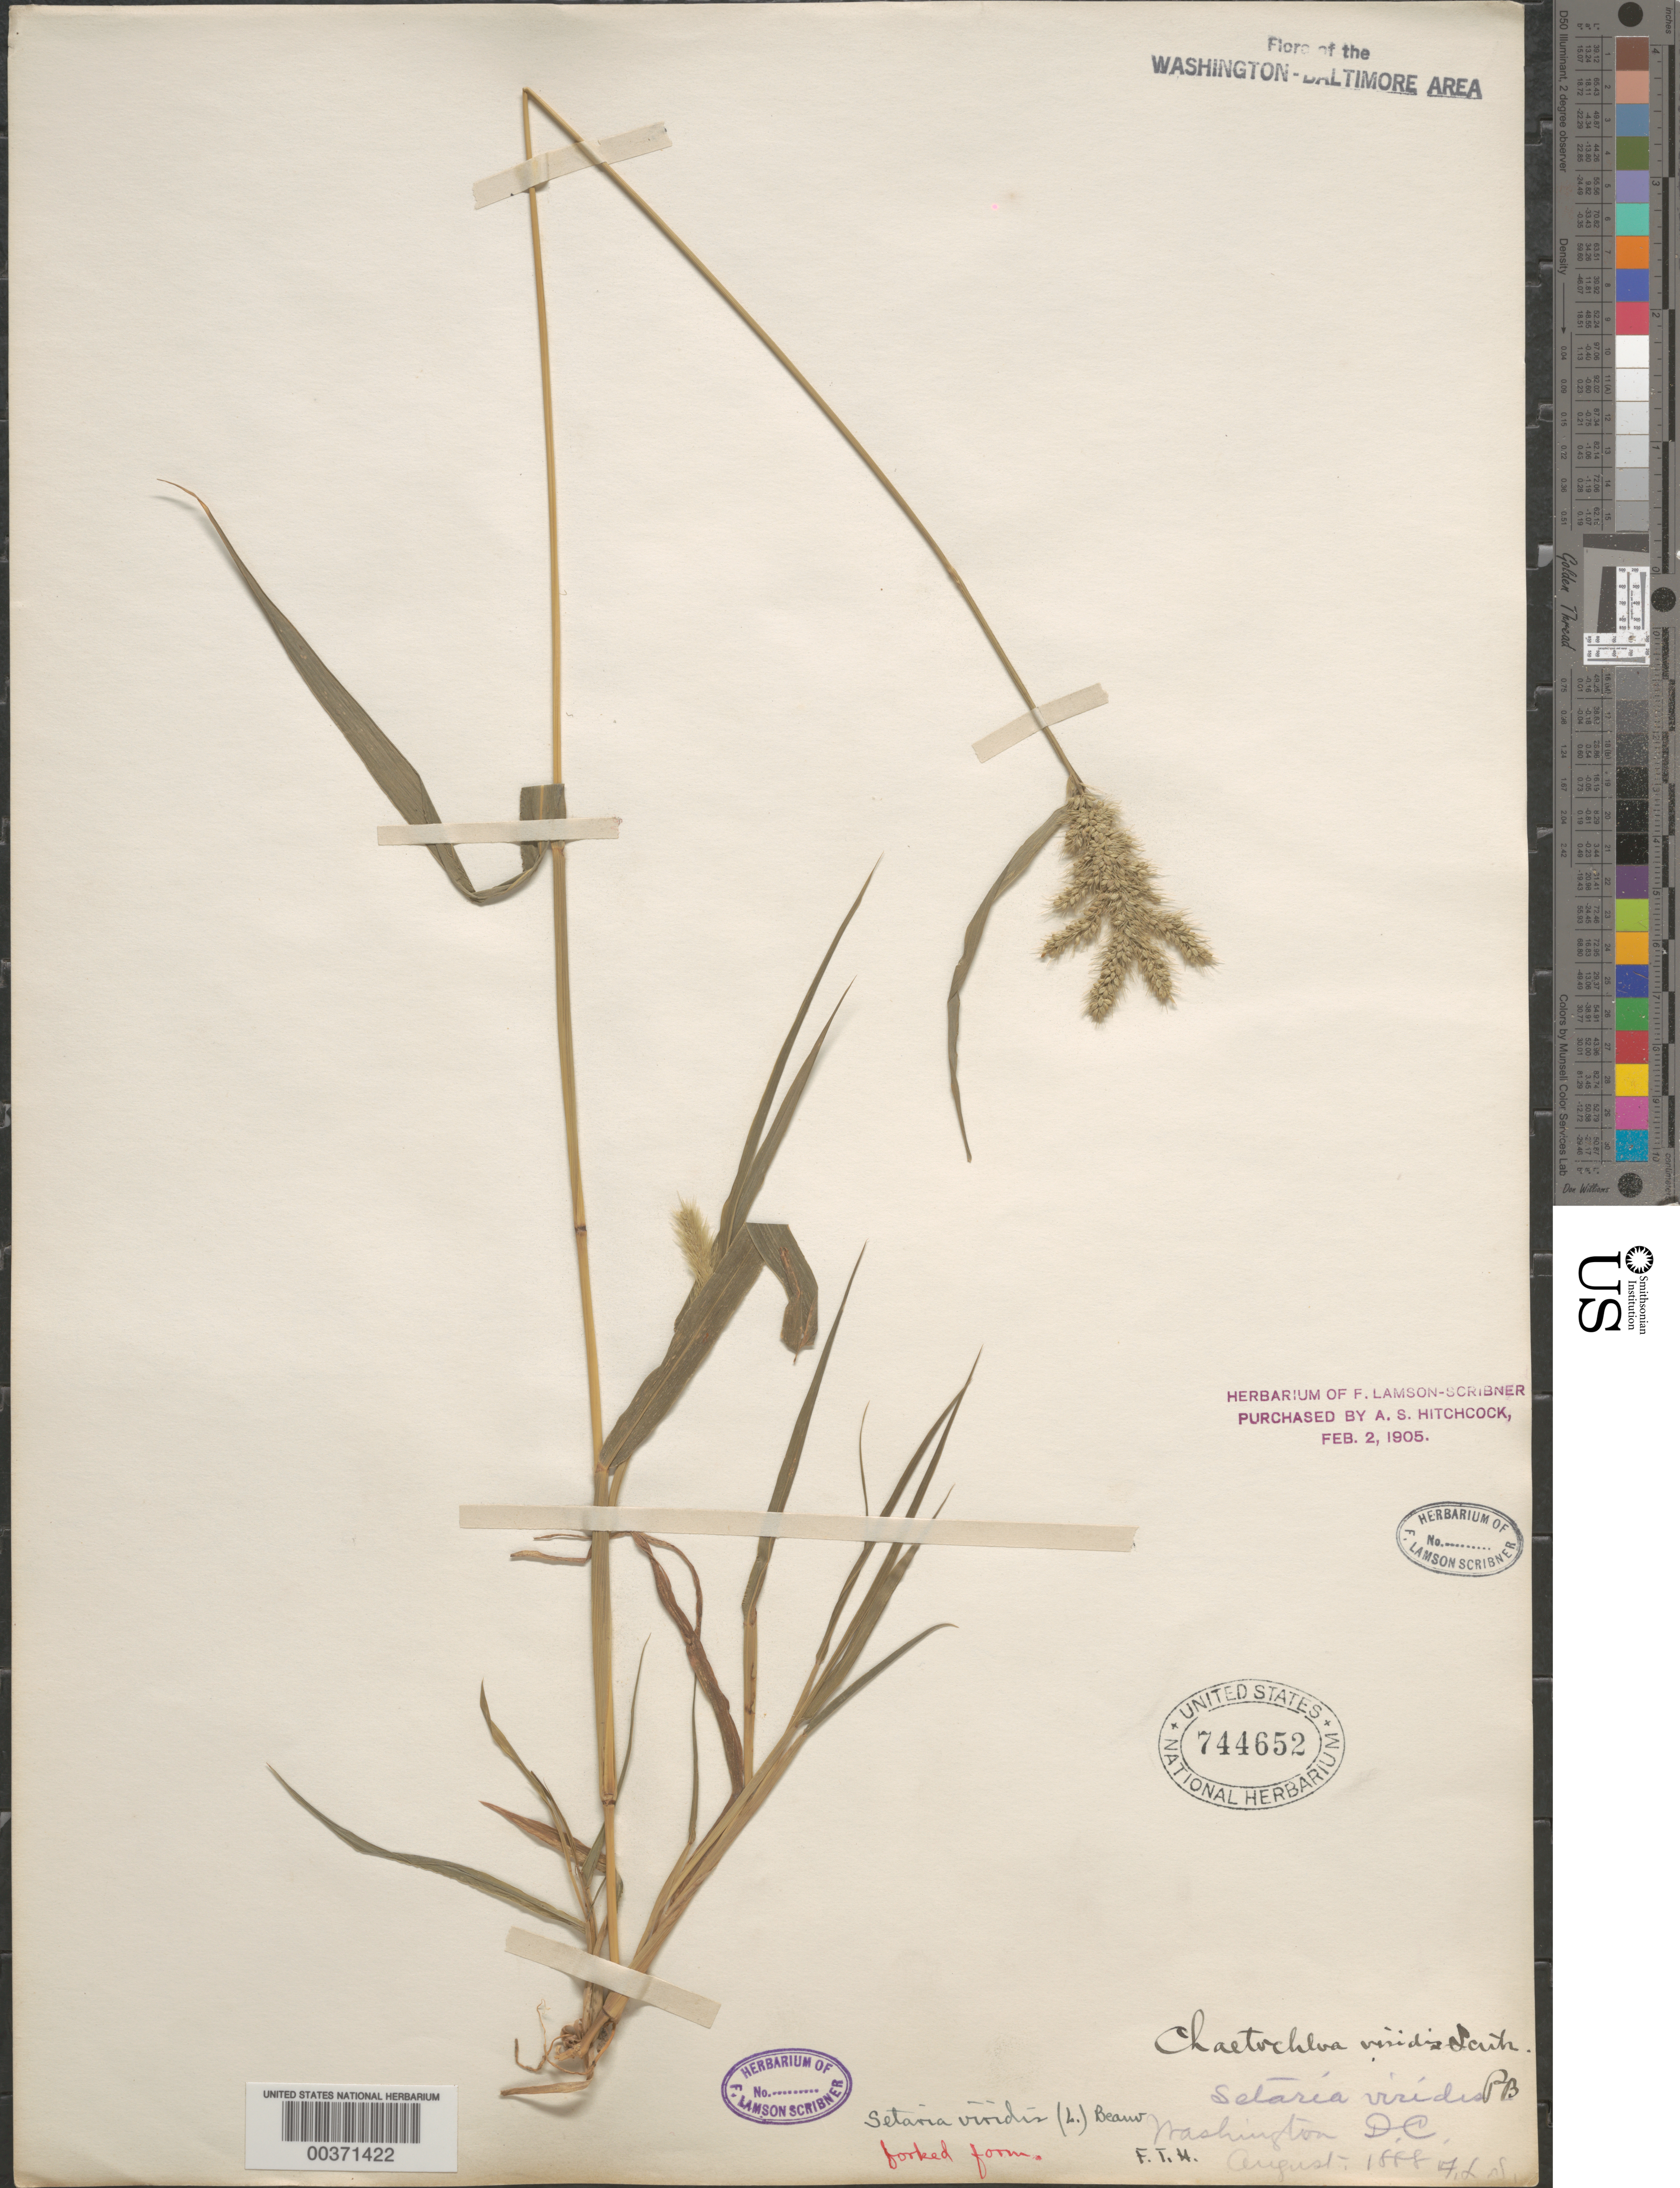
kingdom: Plantae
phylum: Tracheophyta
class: Liliopsida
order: Poales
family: Poaceae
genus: Setaria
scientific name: Setaria viridis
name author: (L.) P. Beauv.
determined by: Hitchcock, Albert S.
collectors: A. S. Hitchcock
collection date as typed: Aug 1888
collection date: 1888-08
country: United States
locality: Washington DC and vicinity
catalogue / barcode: US 744652